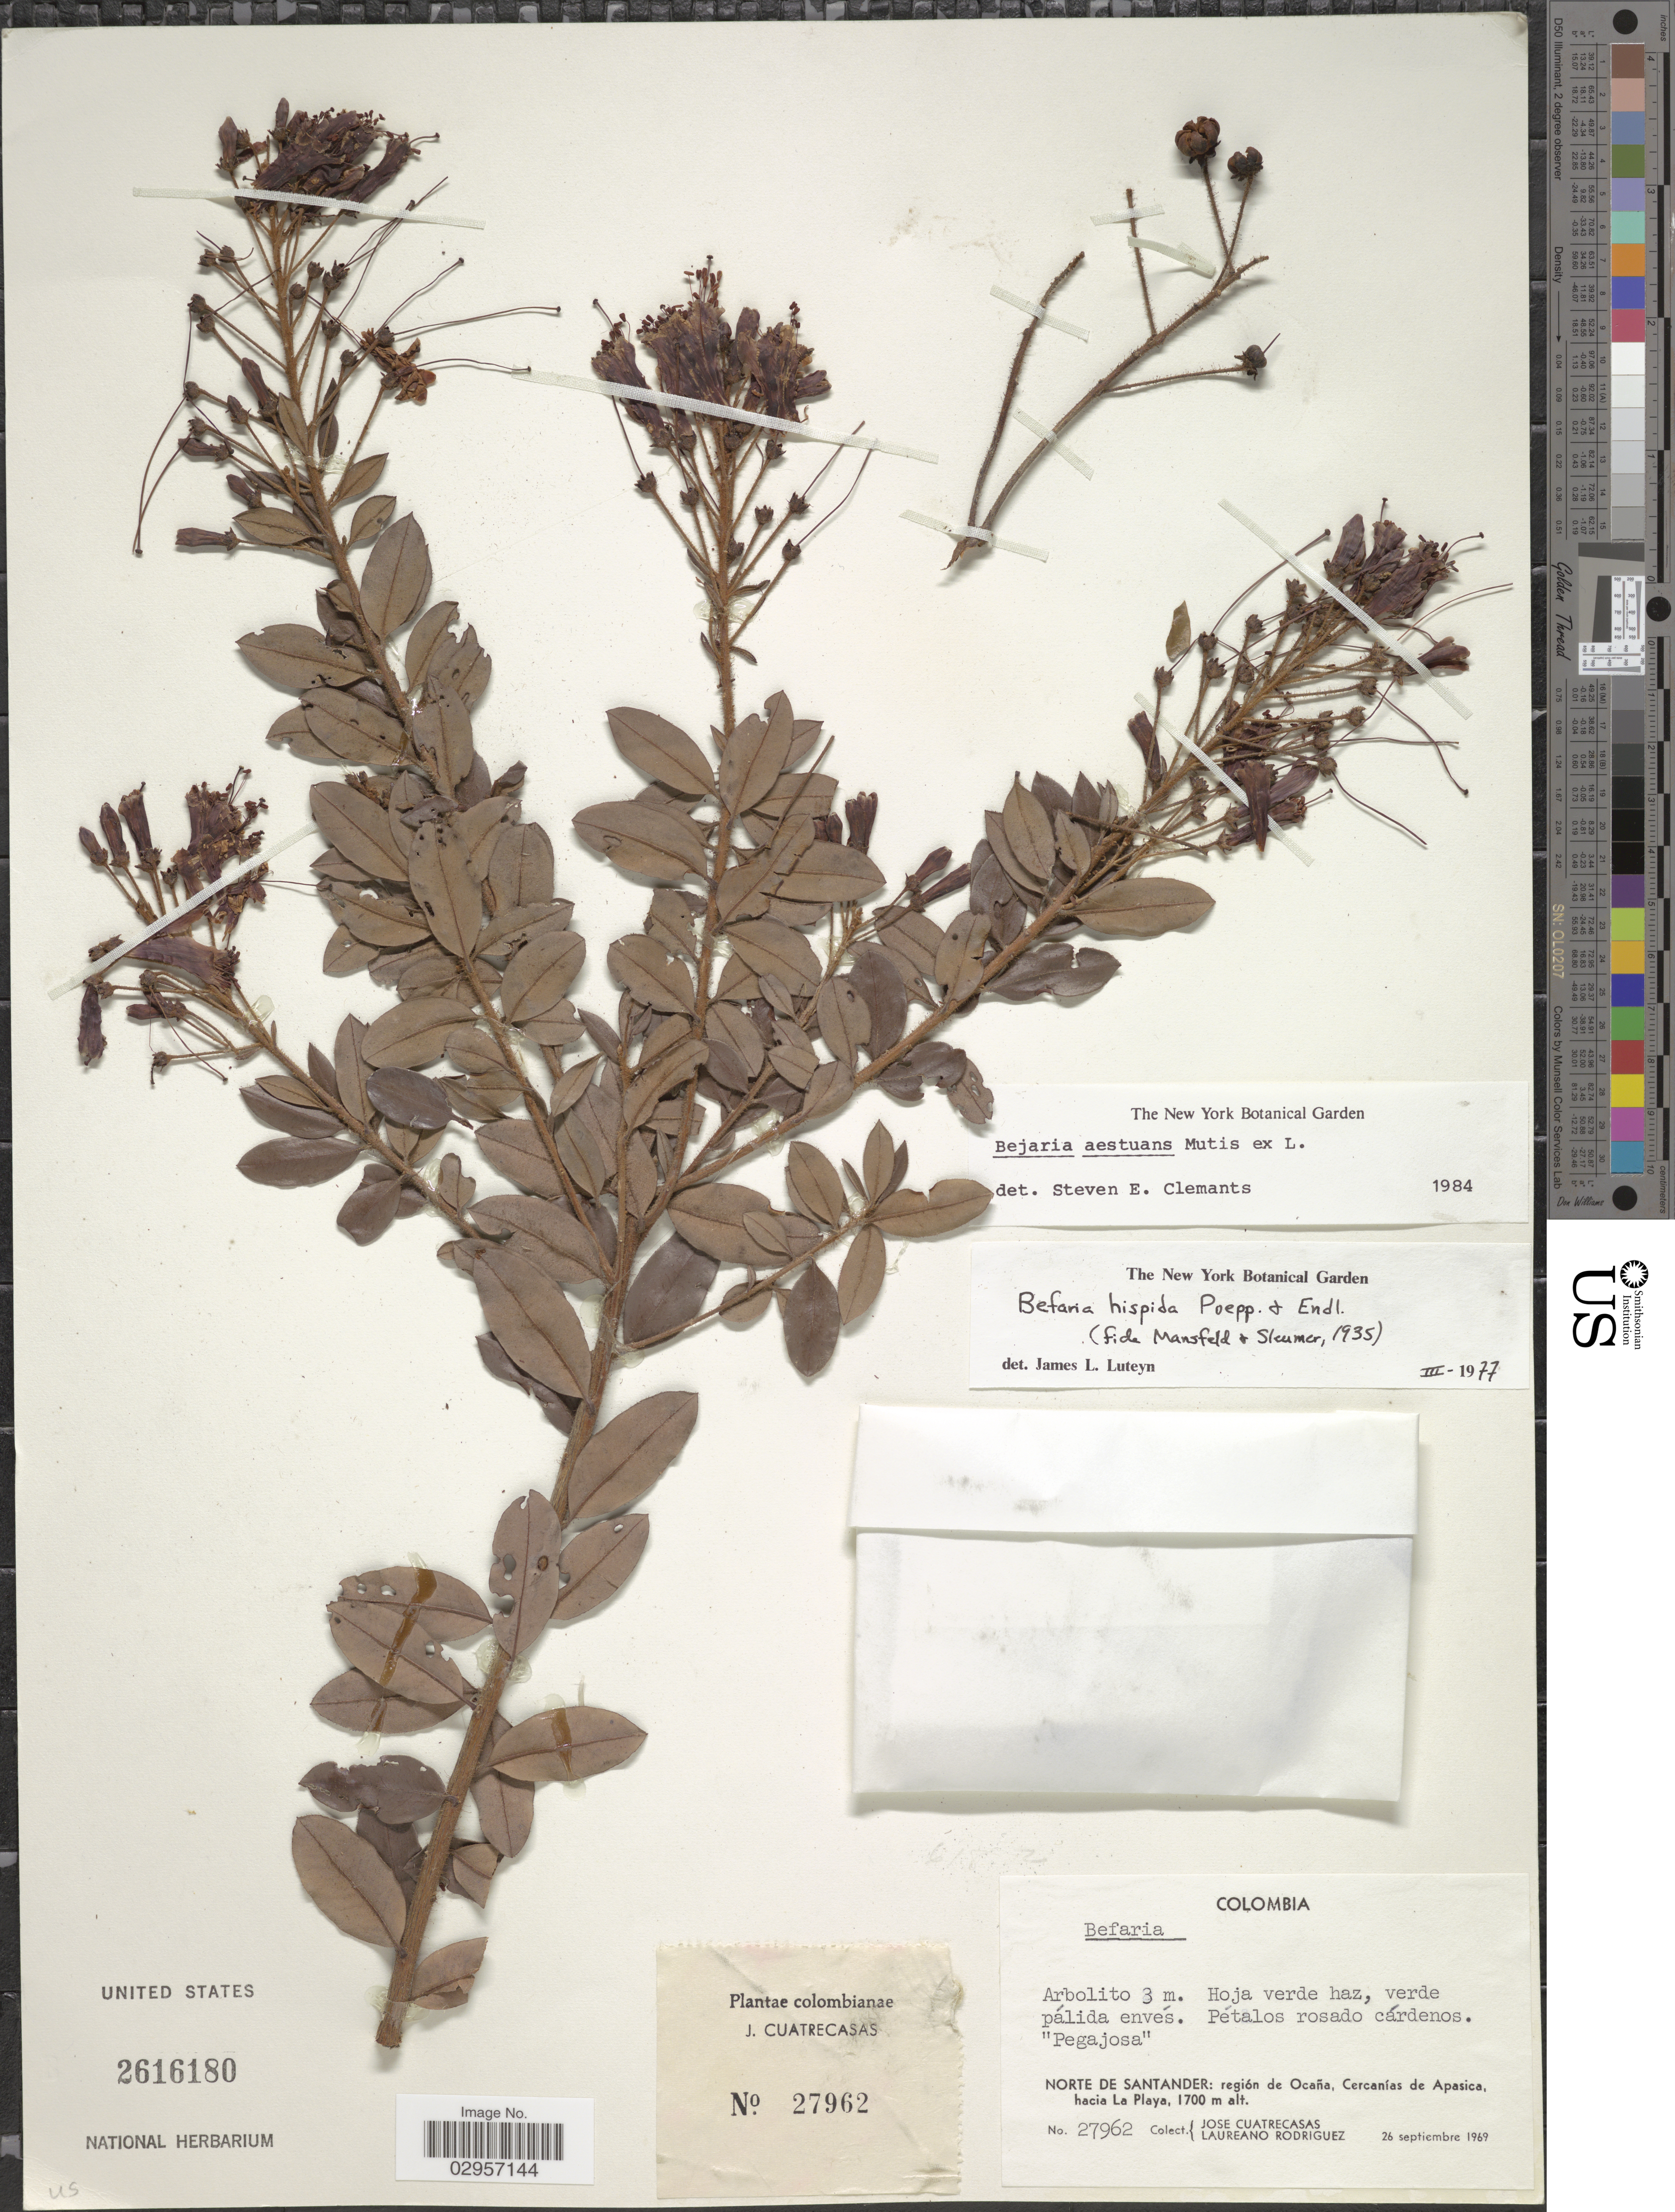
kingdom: Plantae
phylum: Tracheophyta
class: Magnoliopsida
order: Ericales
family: Ericaceae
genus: Befaria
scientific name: Befaria aestuans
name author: Mutis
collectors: J. Cuatrecasas & L. Rodriguez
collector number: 27962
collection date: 1969-09-26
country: Colombia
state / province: Norte de Santander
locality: Norte de Santander: región de Ocaña, Cercanías de Apasica, hacia La Playa.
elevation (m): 1700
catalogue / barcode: US 2616180